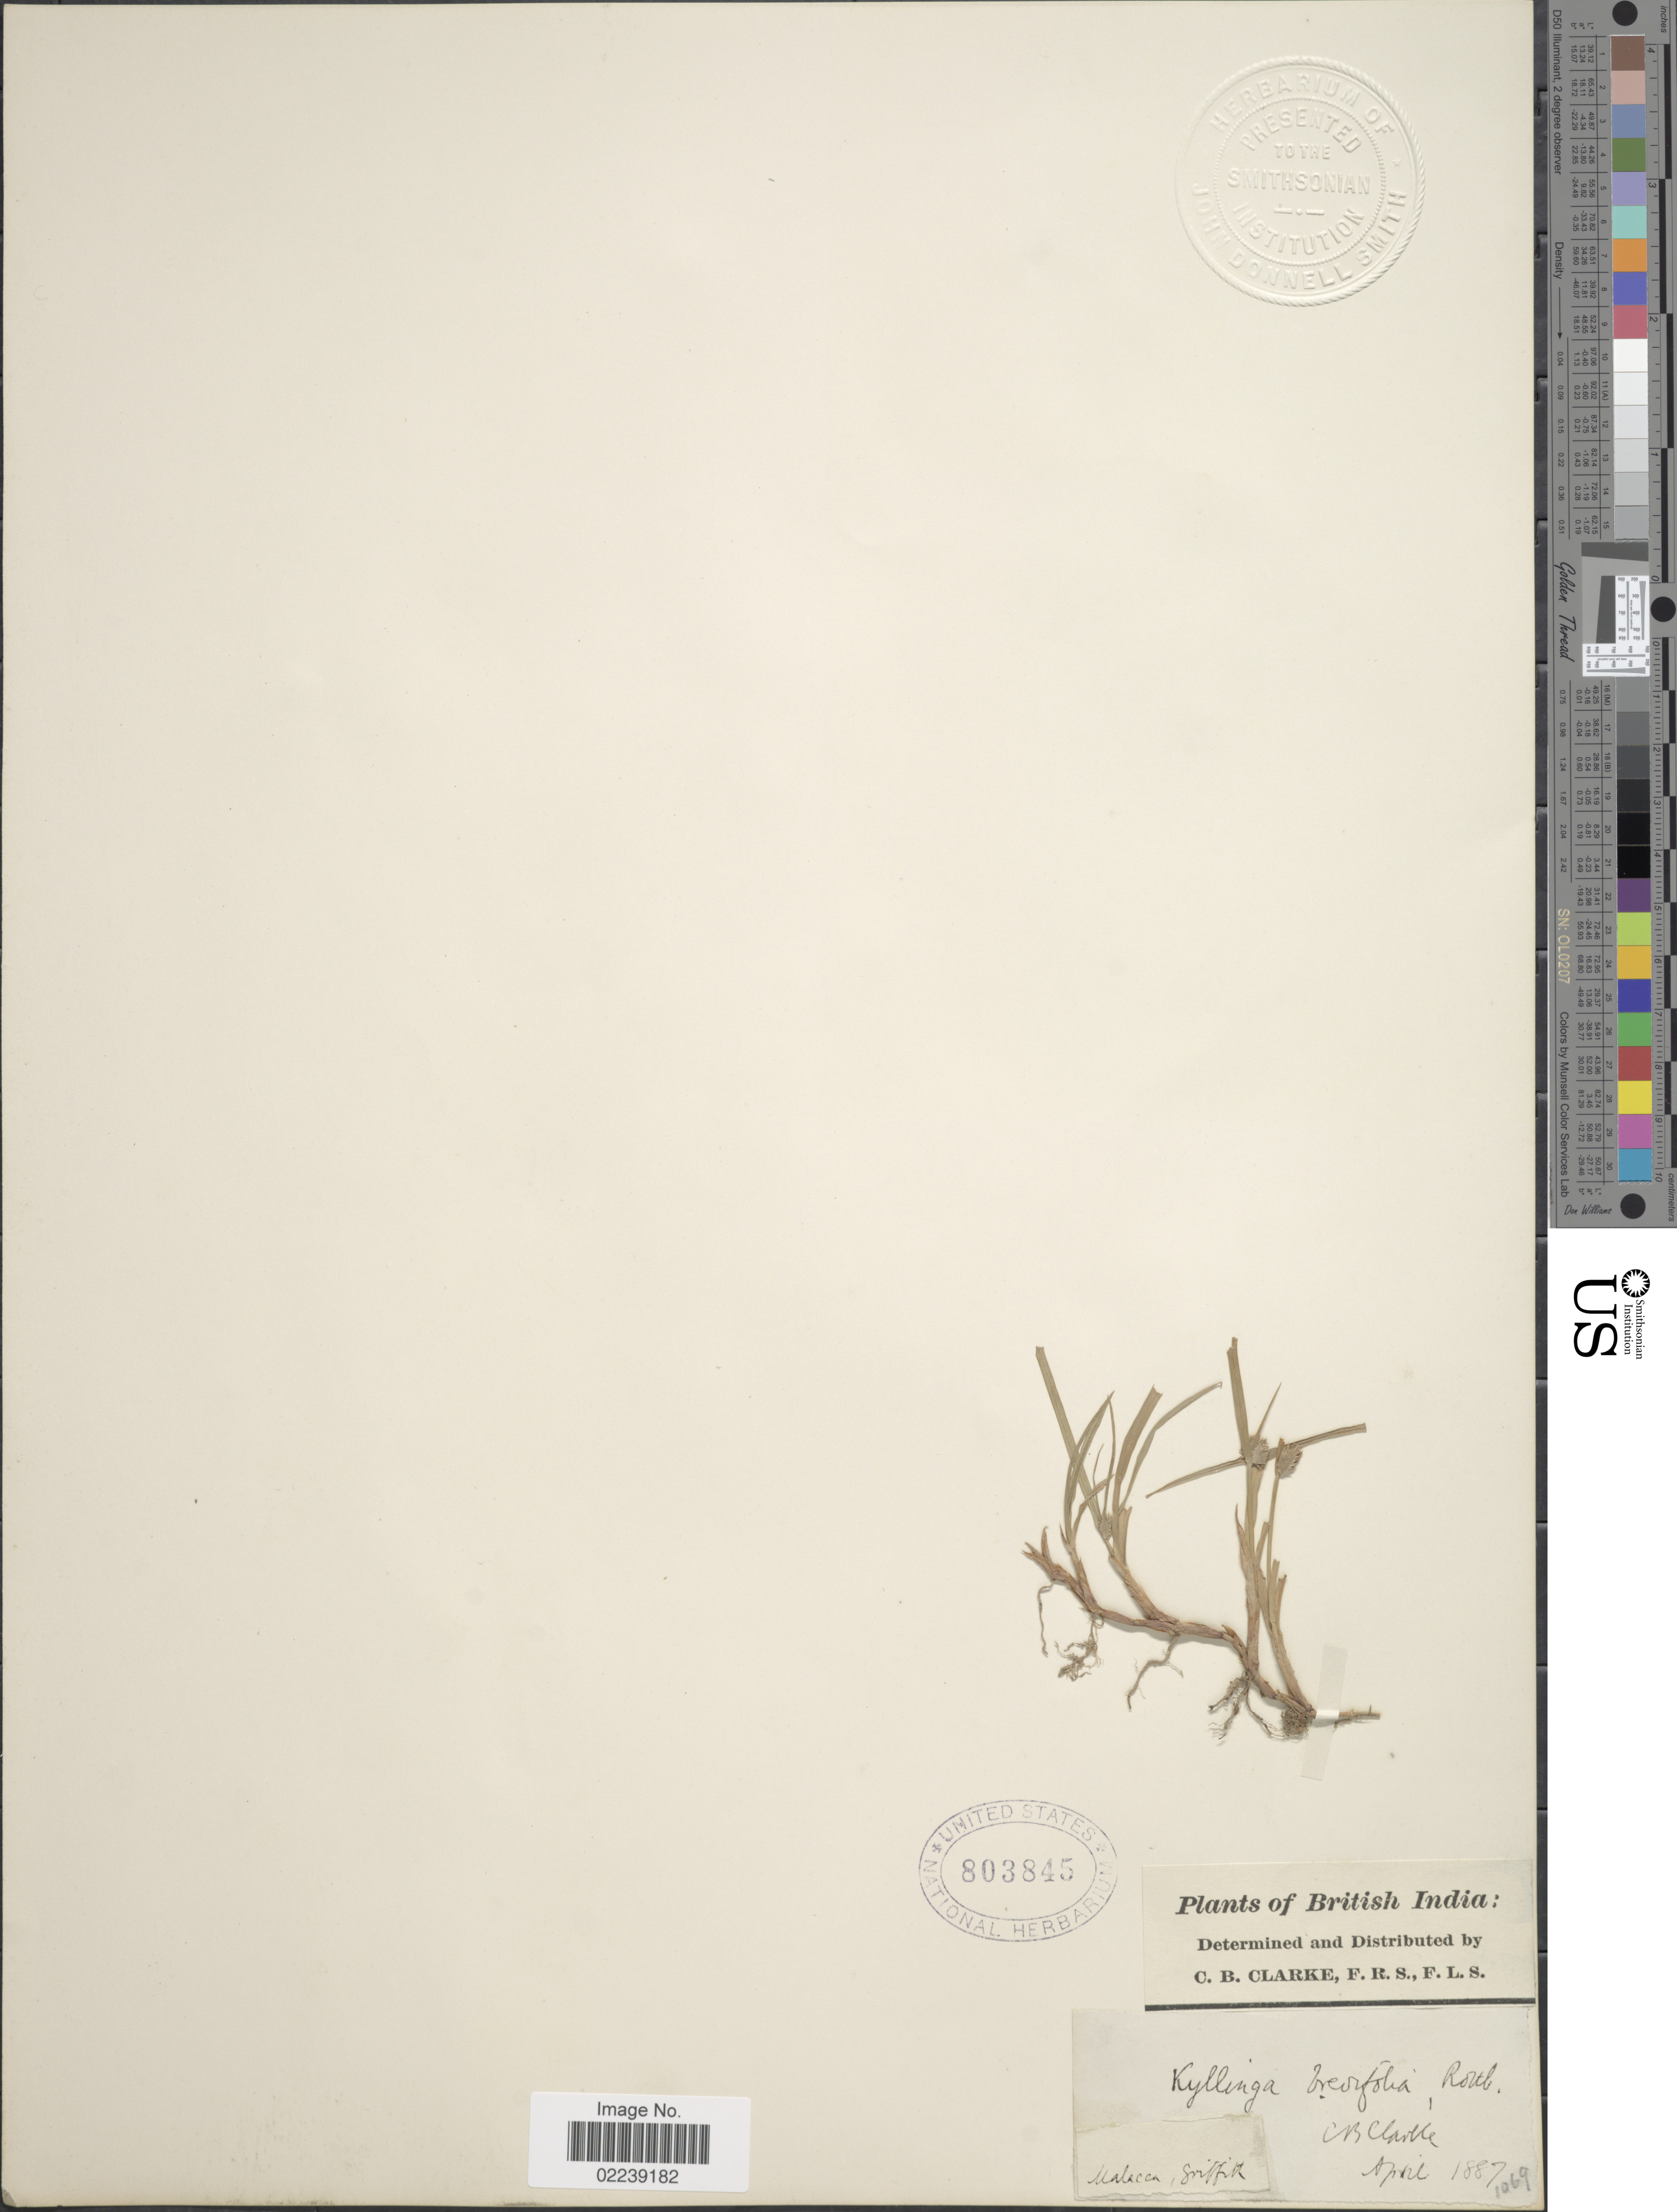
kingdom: Plantae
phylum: Tracheophyta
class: Liliopsida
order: Poales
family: Cyperaceae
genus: Cyperus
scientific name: Cyperus brevifolius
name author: (Rottb.) Hassk.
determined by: Strong, Mark T., (BOT), Smithsonian Institution - National Museum of Natural History (UNITED STATES)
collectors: C. B. Clarke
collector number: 1069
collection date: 1887-04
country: India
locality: Malacca, Griffith [interpreted] [unsure placement]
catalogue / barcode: US 803845